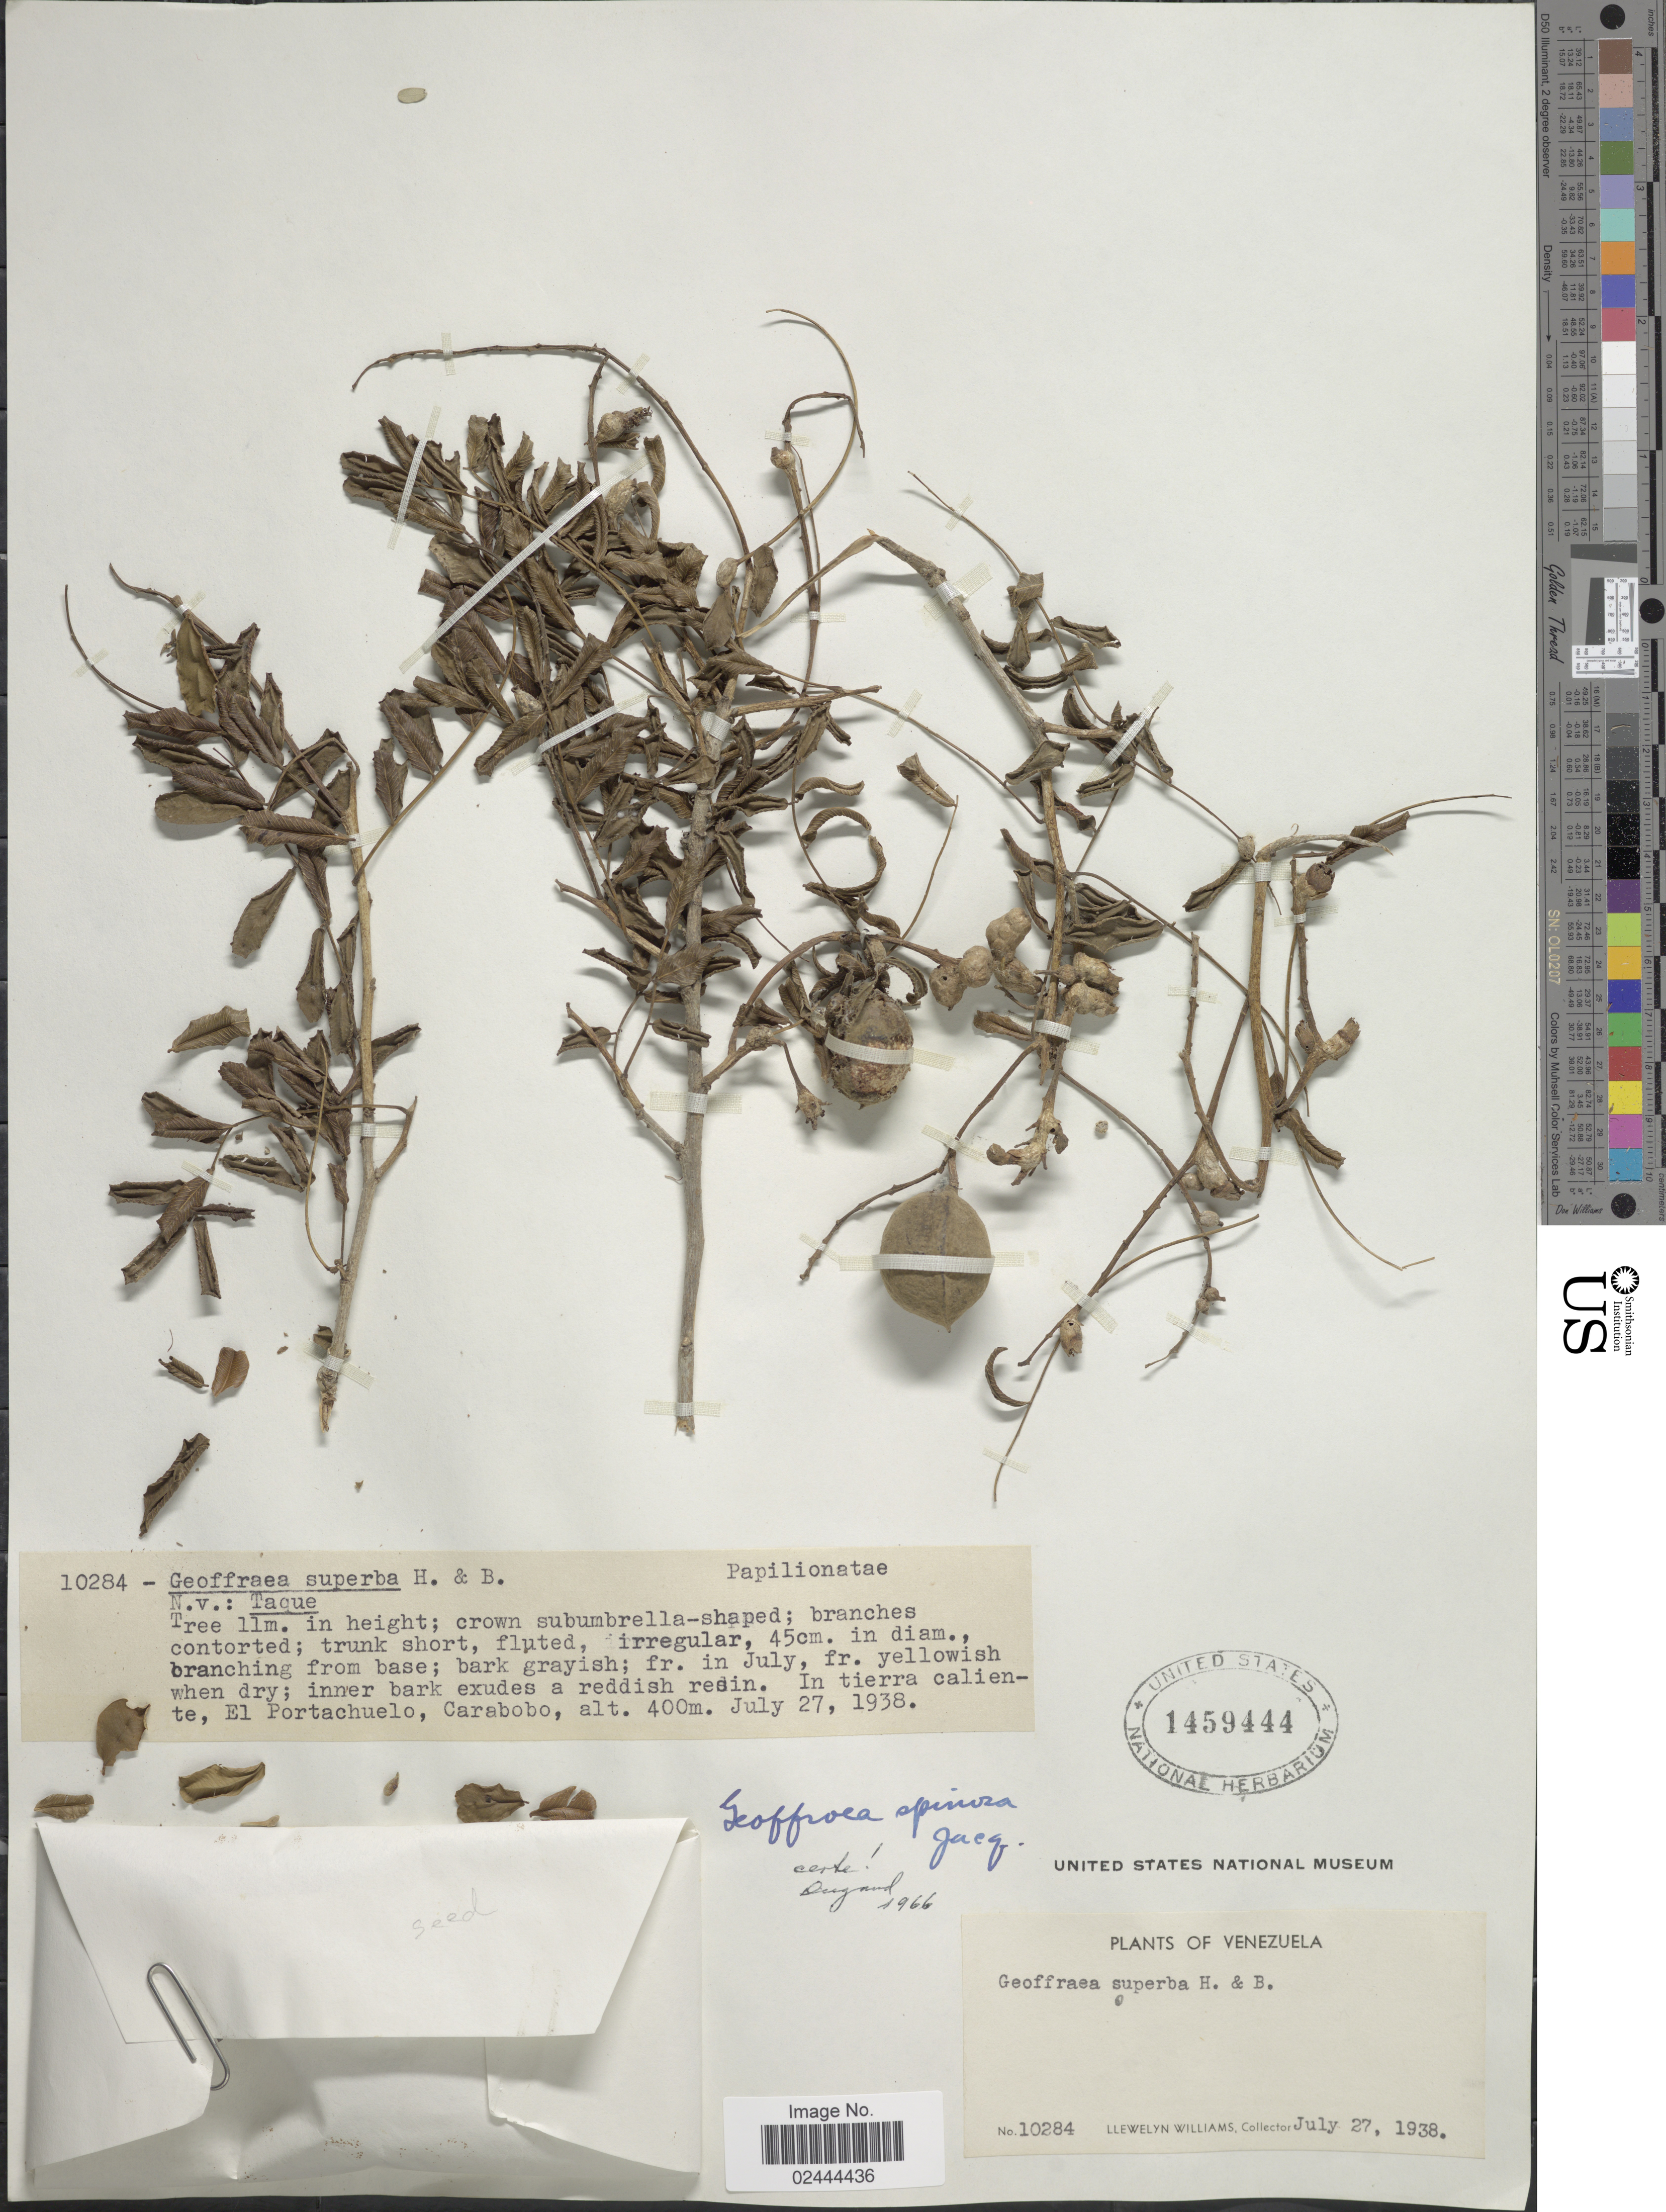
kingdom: Plantae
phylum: Tracheophyta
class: Magnoliopsida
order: Fabales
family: Fabaceae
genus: Geoffroea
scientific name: Geoffroea spinosa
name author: Jacq.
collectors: Ll. Williams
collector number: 10284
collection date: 1938-07-27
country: Venezuela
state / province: Carabobo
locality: El Portachuelo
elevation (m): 400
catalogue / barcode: US 1459444